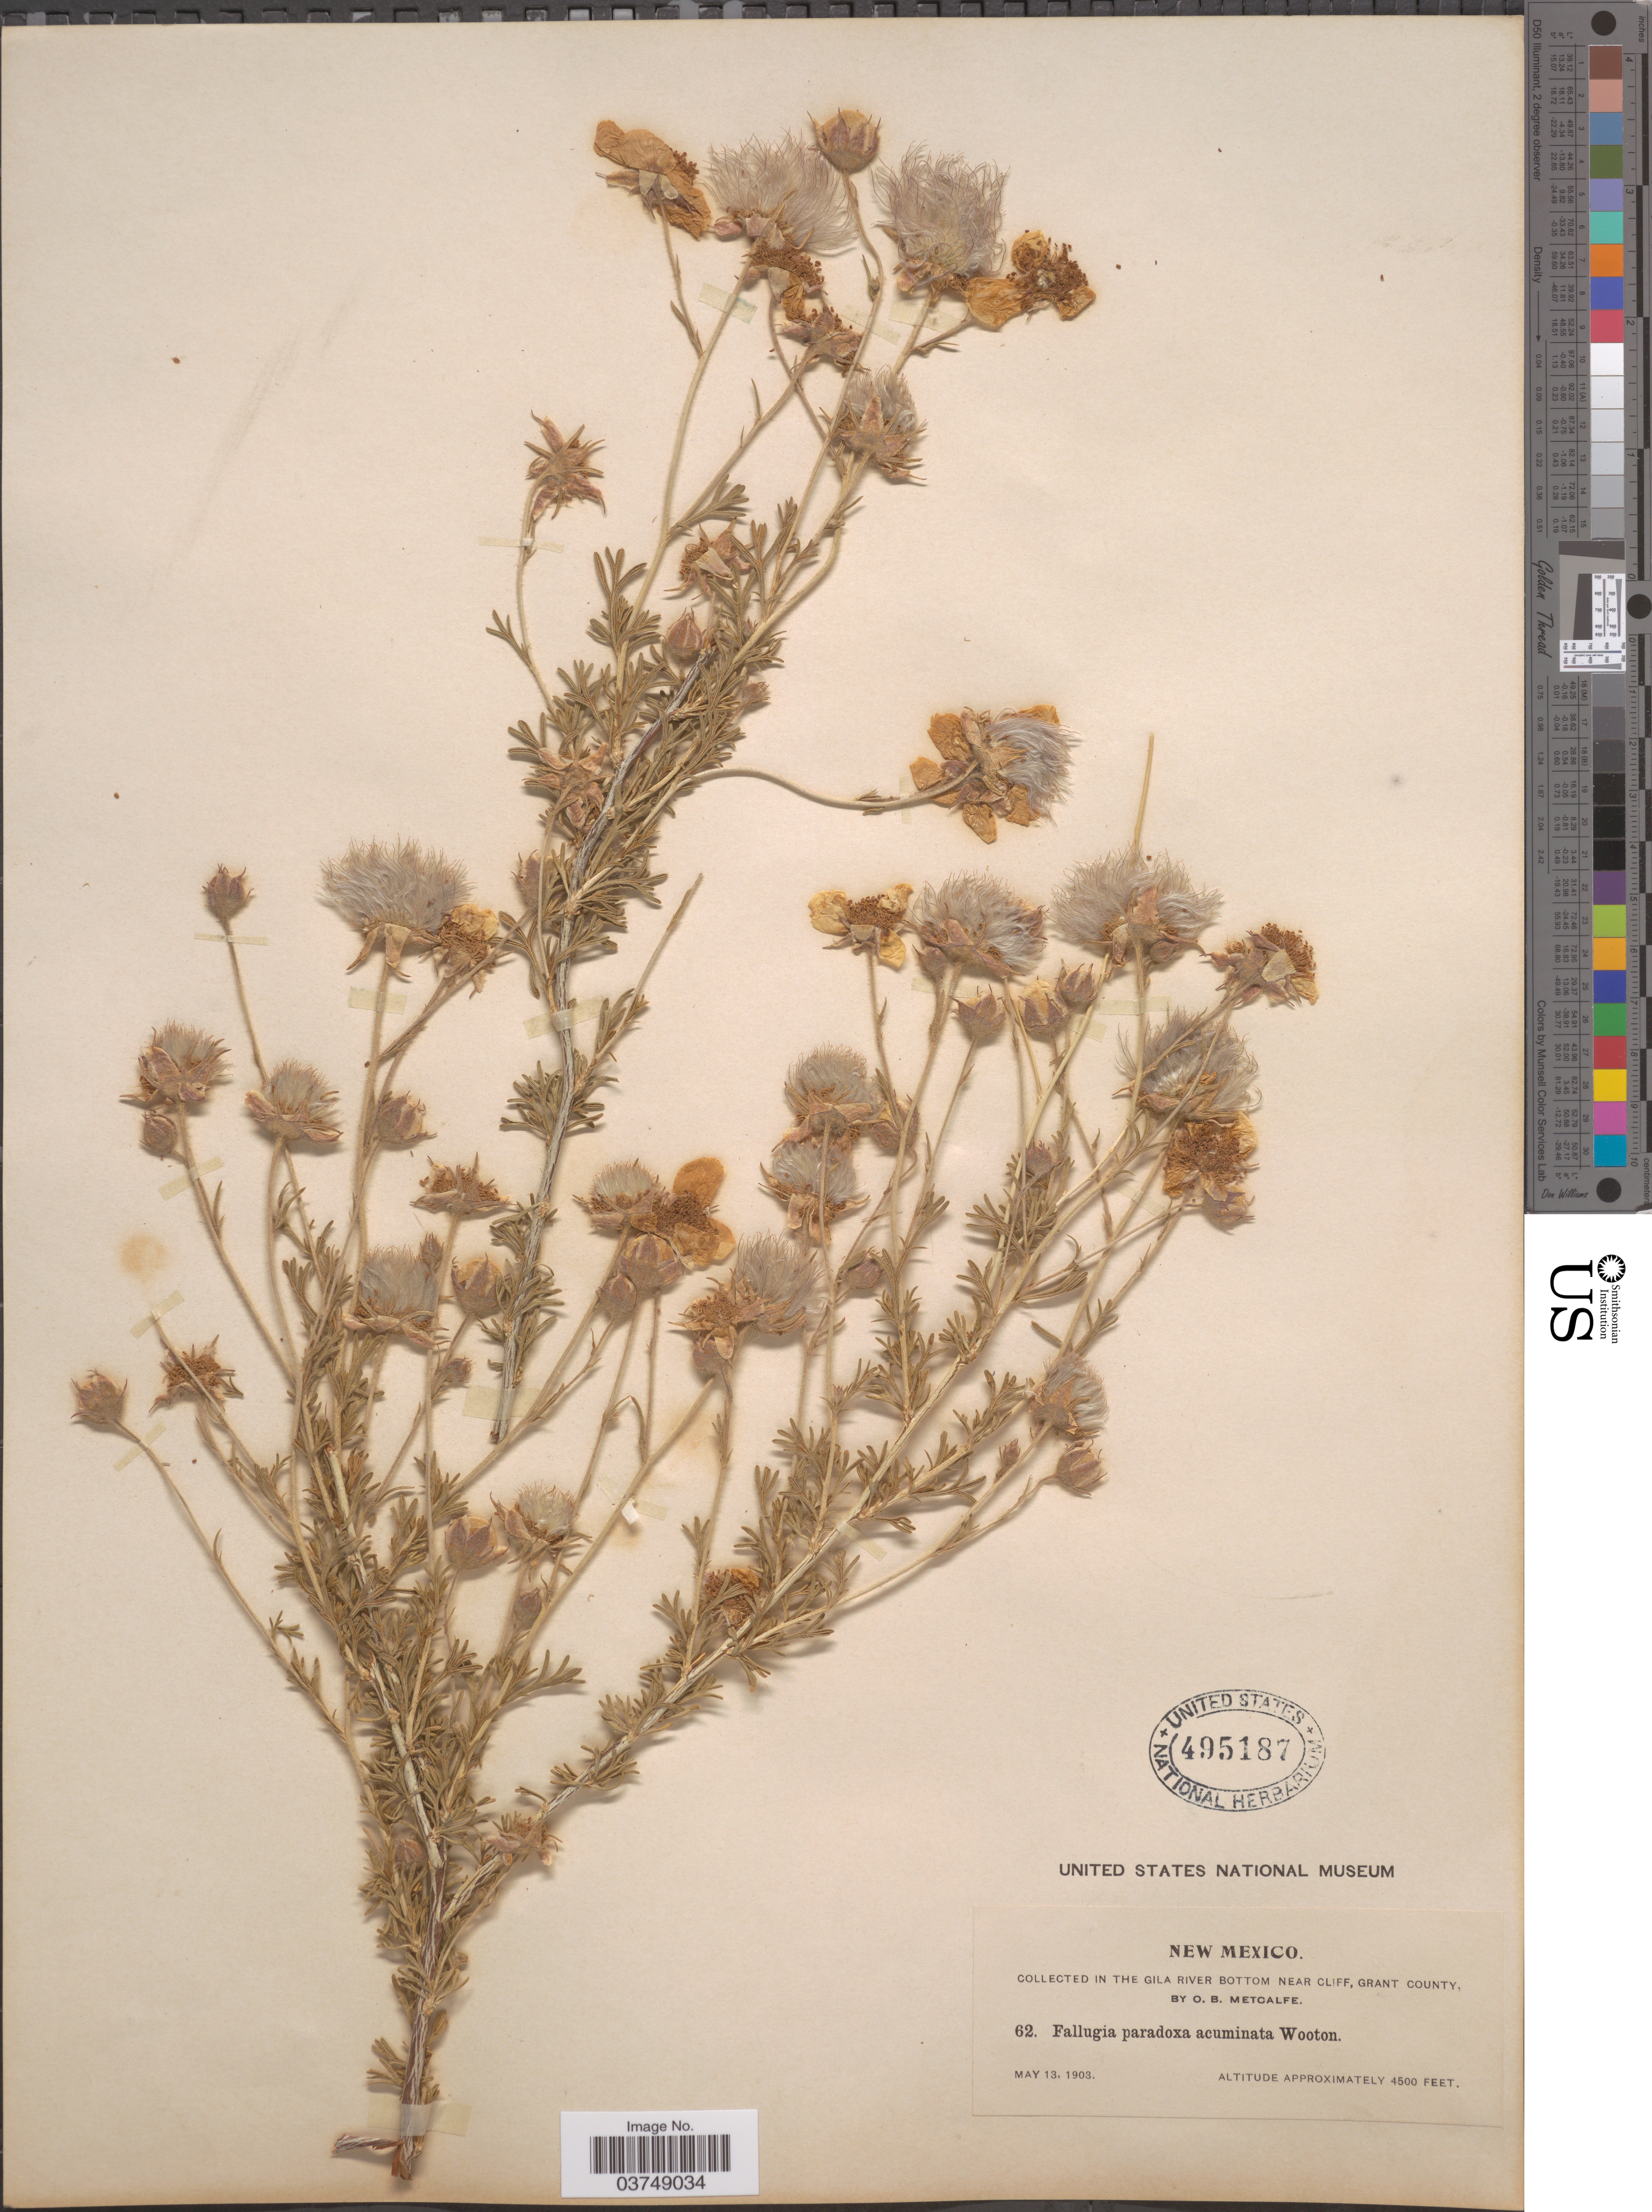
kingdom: Plantae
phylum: Tracheophyta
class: Magnoliopsida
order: Rosales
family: Rosaceae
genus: Fallugia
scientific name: Fallugia acuminata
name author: (Wooton) Rydb.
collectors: O. B. Metcalfe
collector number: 62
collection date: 1903-05-13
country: United States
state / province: New Mexico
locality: The Gila River bottom near cliff, Grant County.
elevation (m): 1372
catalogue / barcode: US 495187